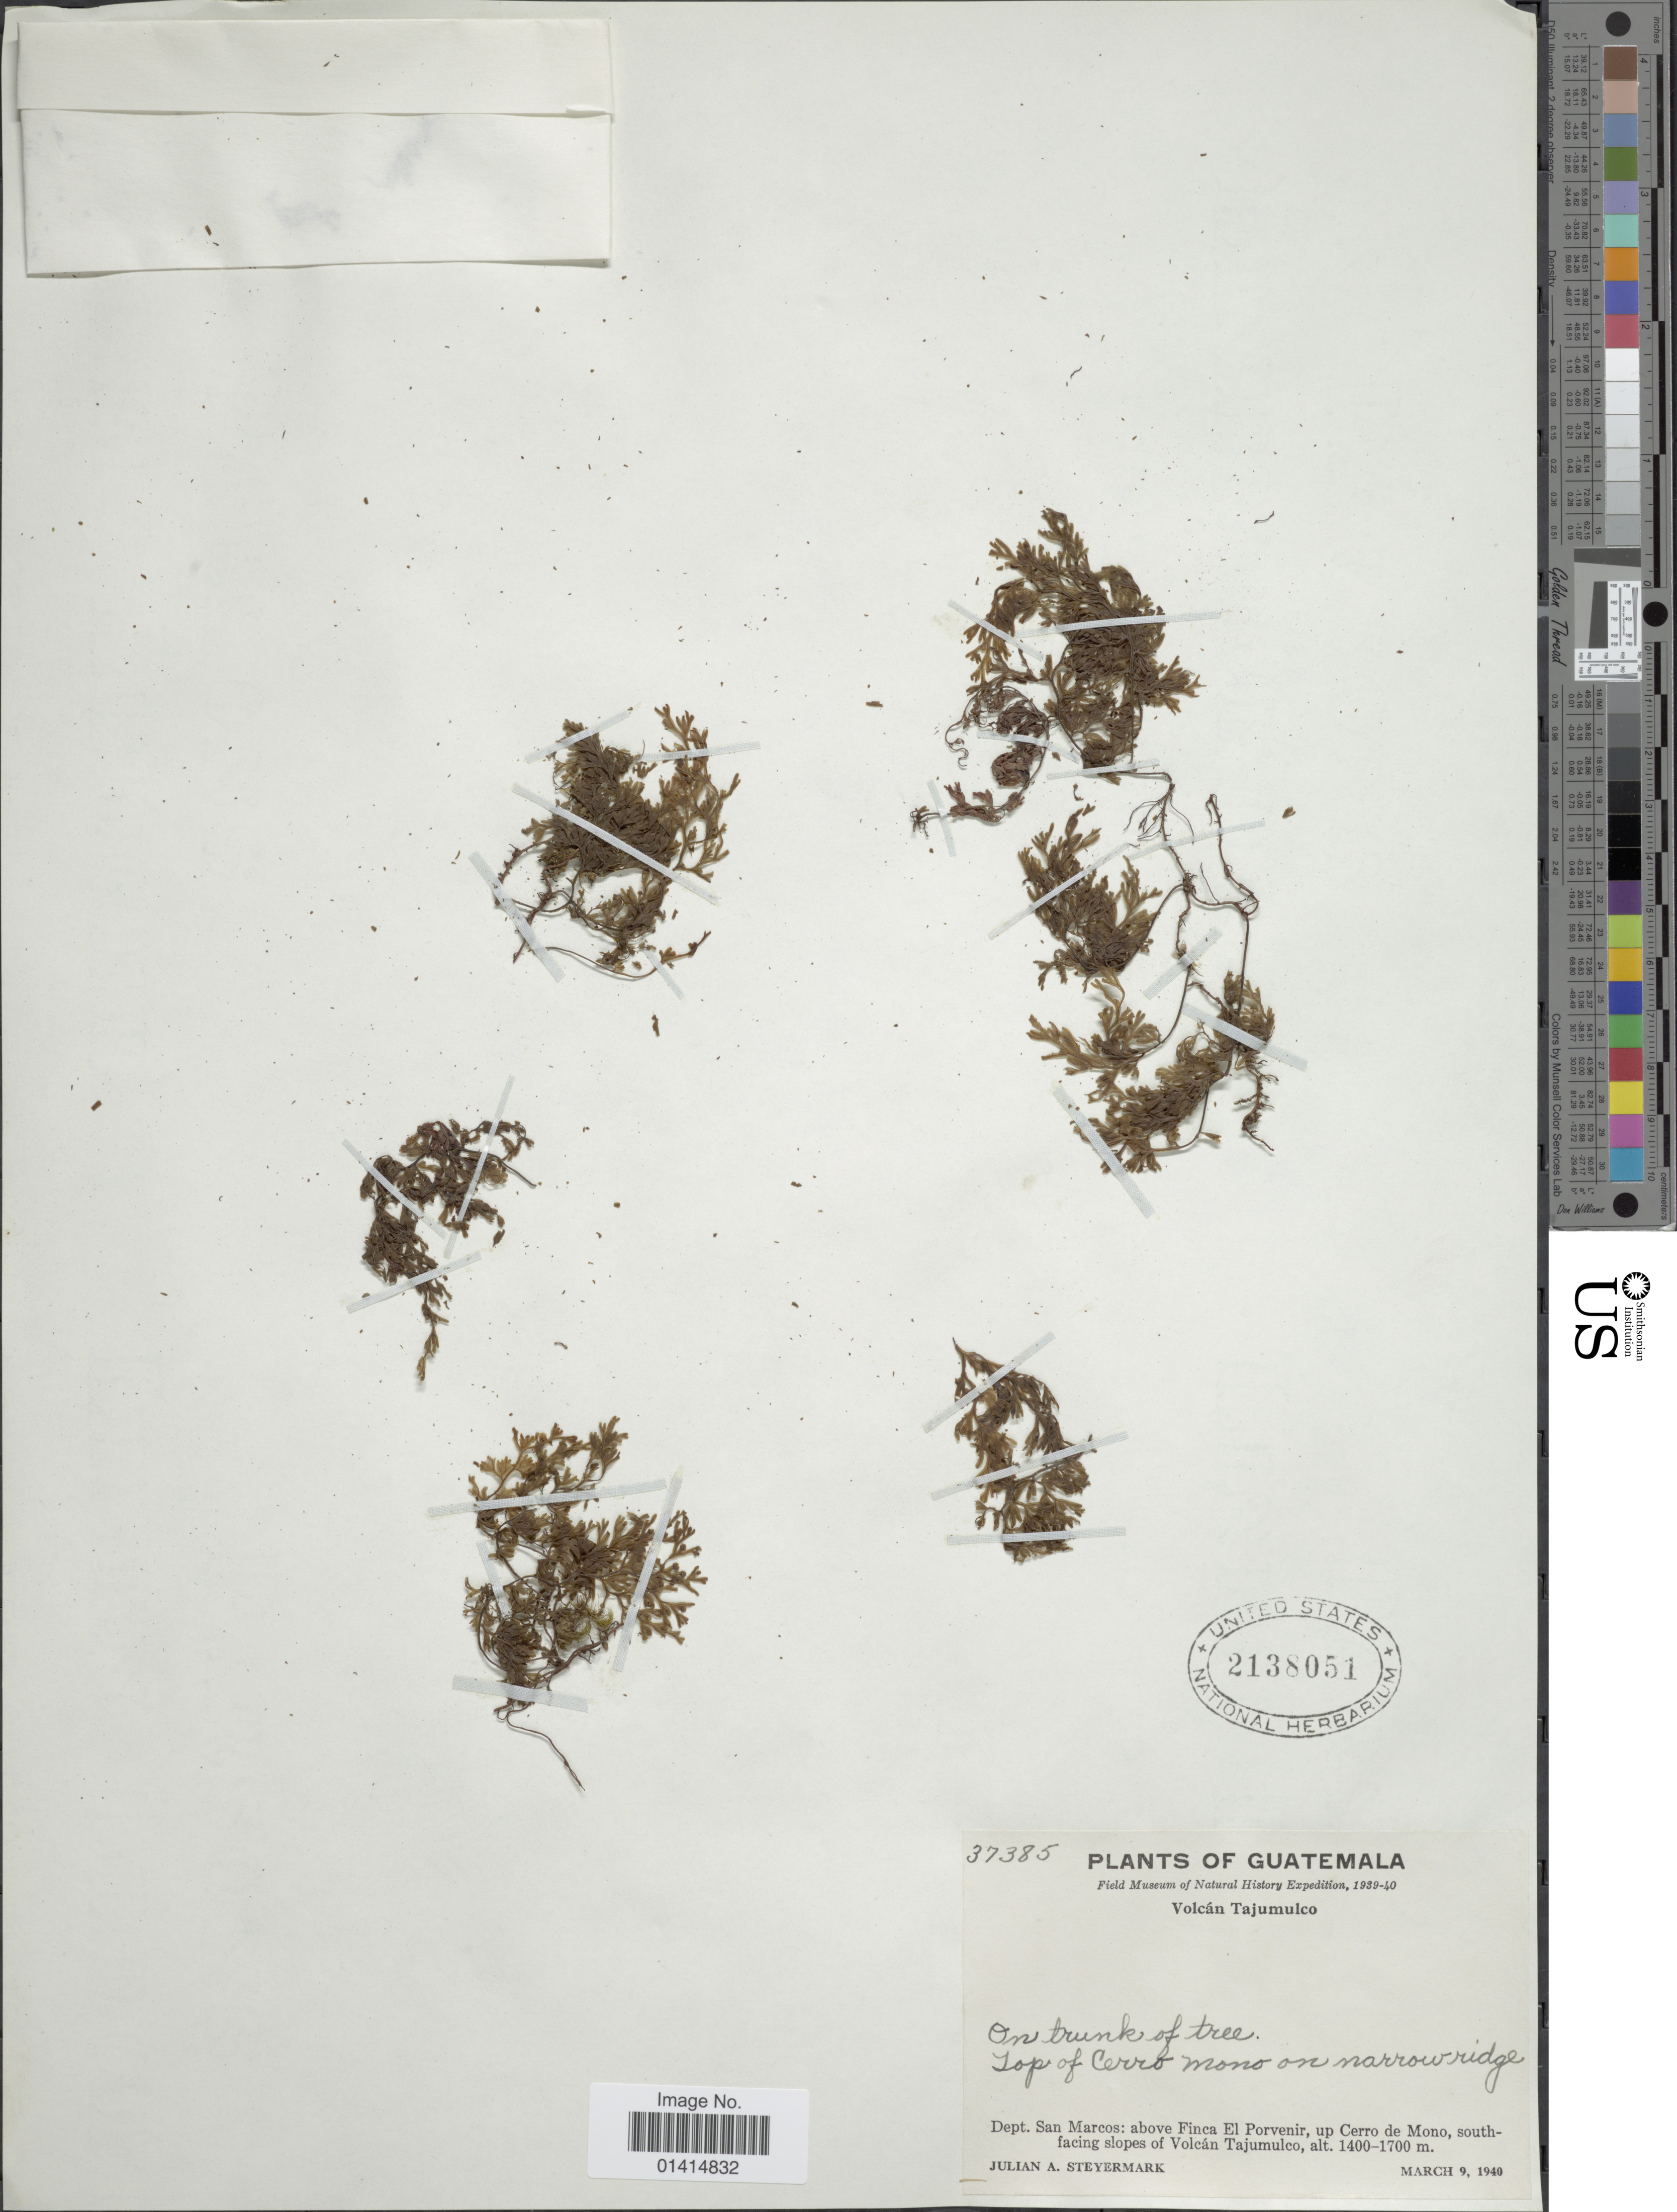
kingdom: Plantae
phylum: Tracheophyta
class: Polypodiopsida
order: Hymenophyllales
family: Hymenophyllaceae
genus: Hymenophyllum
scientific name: Hymenophyllum sp.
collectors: J. Steyermark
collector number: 37385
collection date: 1940-03-09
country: Guatemala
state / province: San Marcos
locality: Dept San Marcos: above Finca El Porvenir, up Cerro de Mono, south-facing slopes of Volcán Tajumulco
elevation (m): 1400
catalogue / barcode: US 2138051